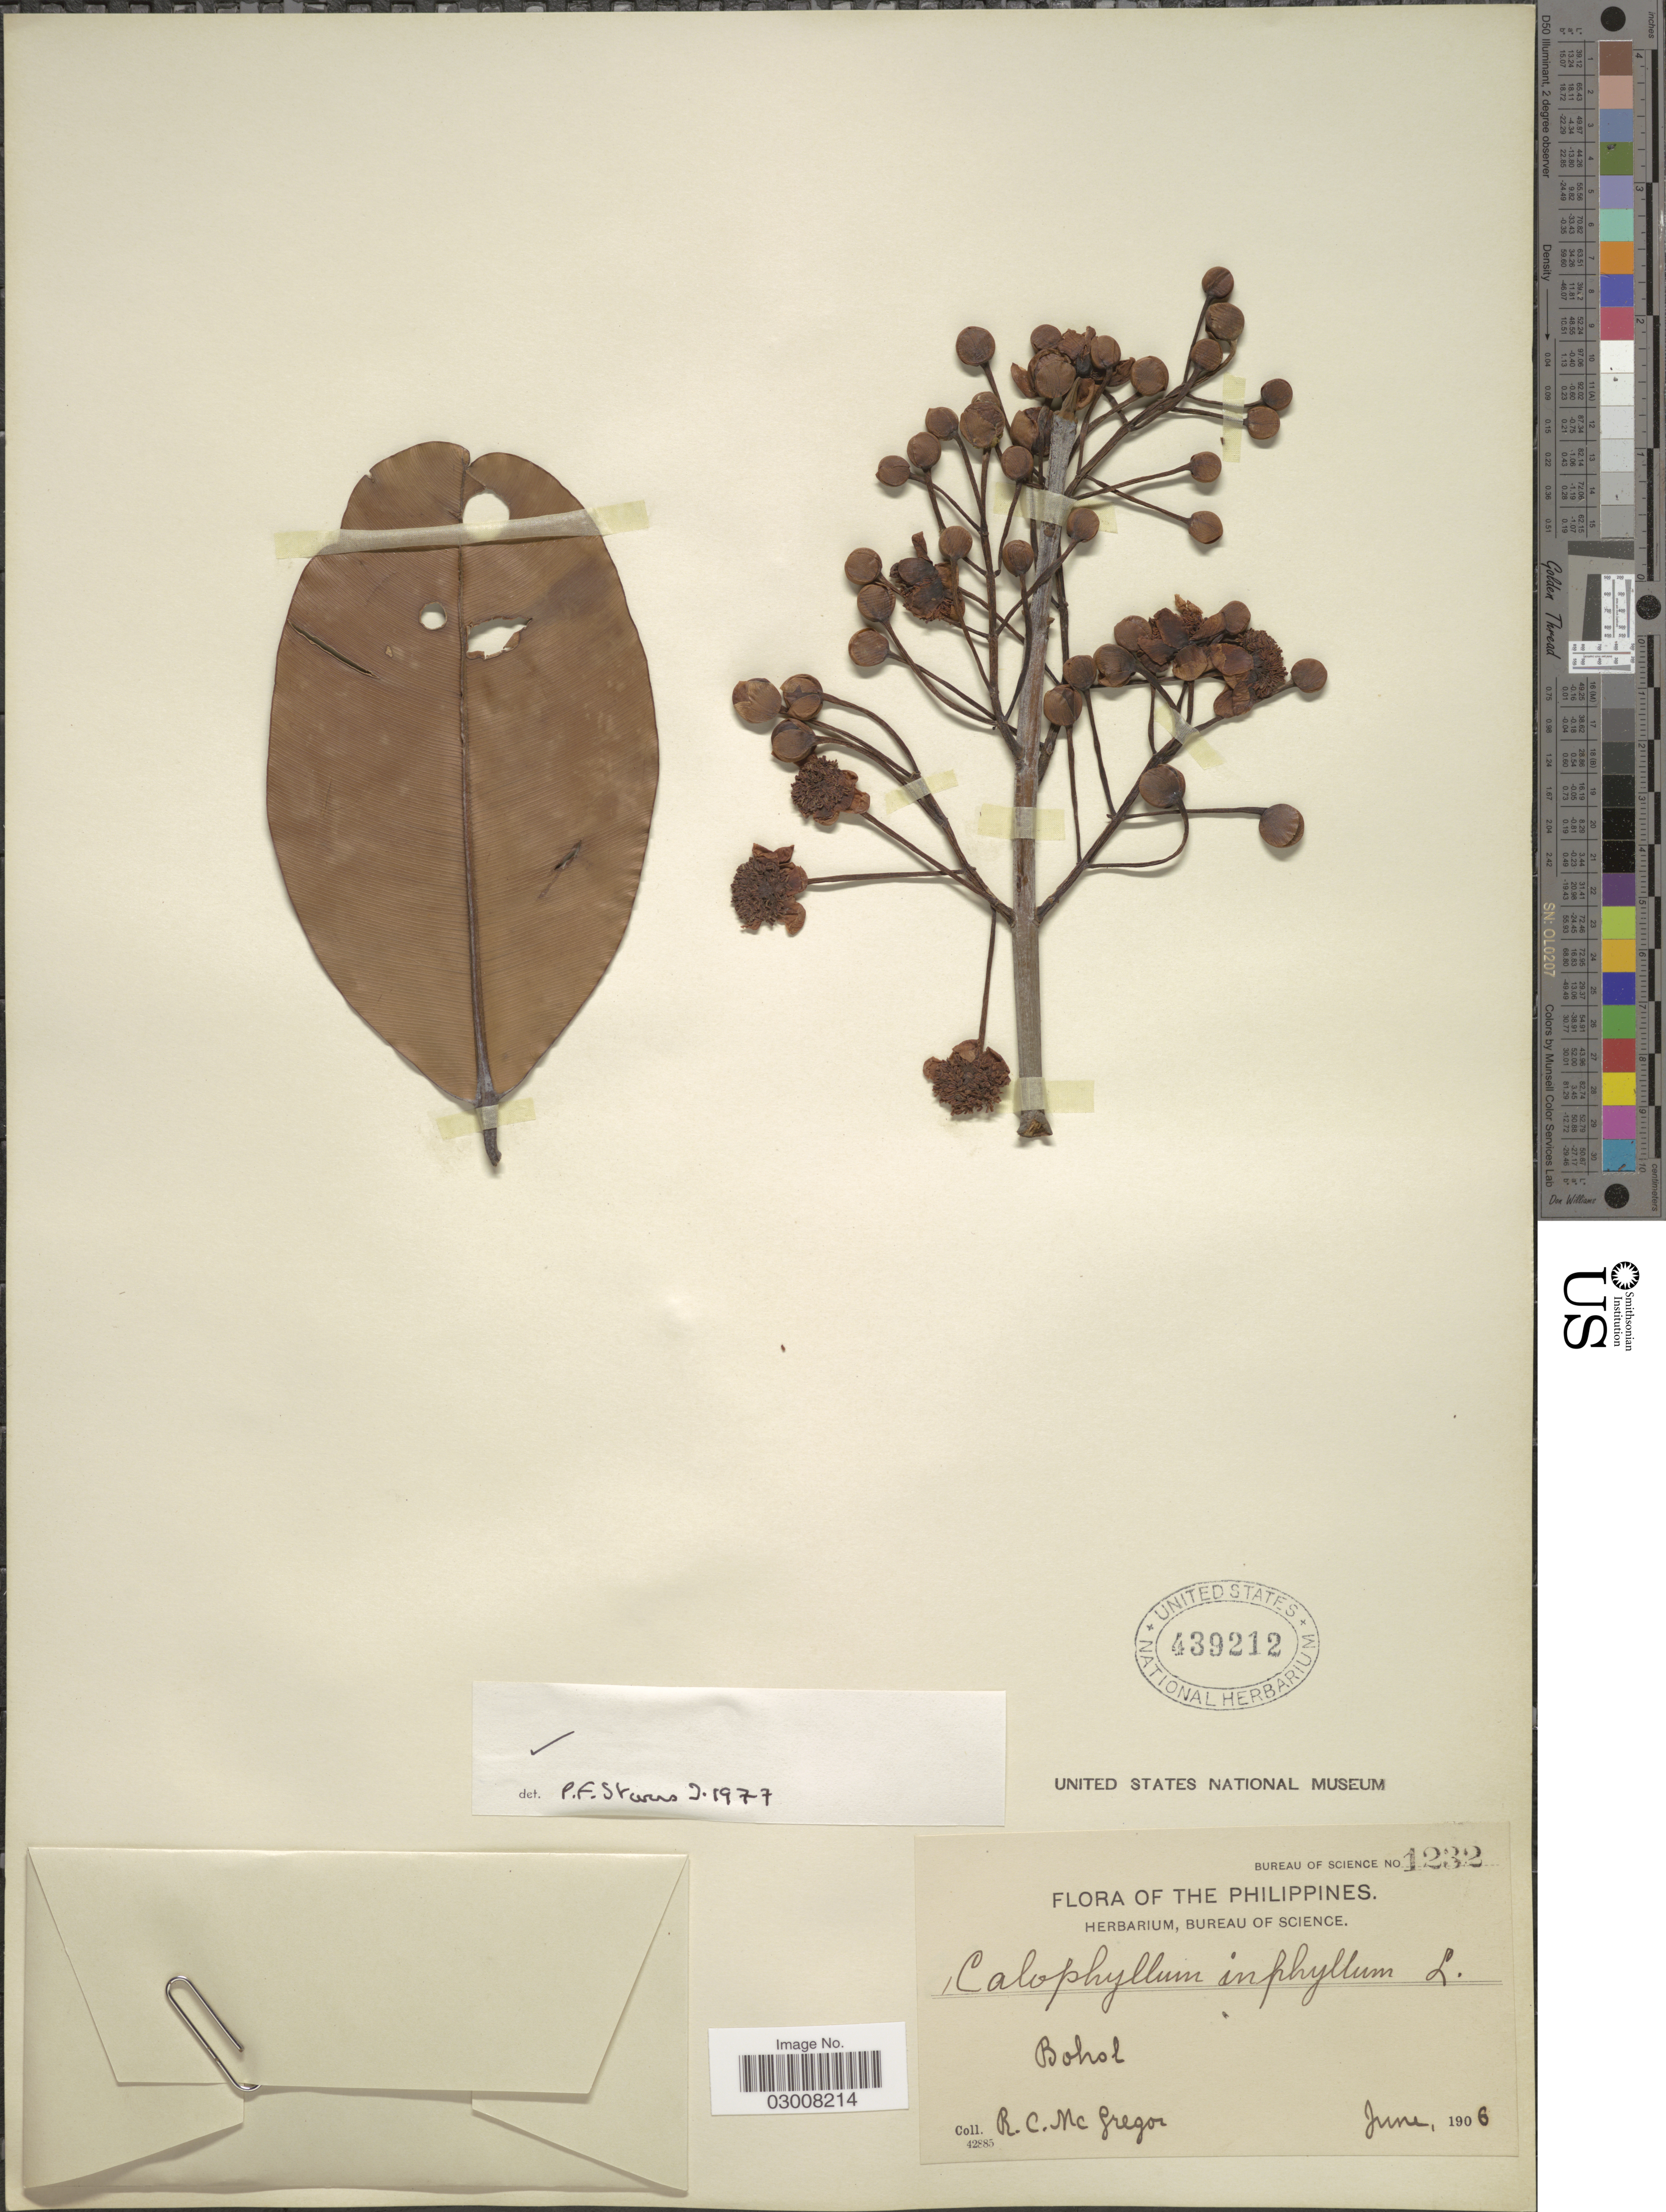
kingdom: Plantae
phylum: Tracheophyta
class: Magnoliopsida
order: Malpighiales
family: Calophyllaceae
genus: Calophyllum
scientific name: Calophyllum inophyllum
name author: L.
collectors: R. C. McGregor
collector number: Bureau of Science 1232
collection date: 1906-06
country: Philippines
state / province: Central Visayas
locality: Bohol.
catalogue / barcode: US 439212